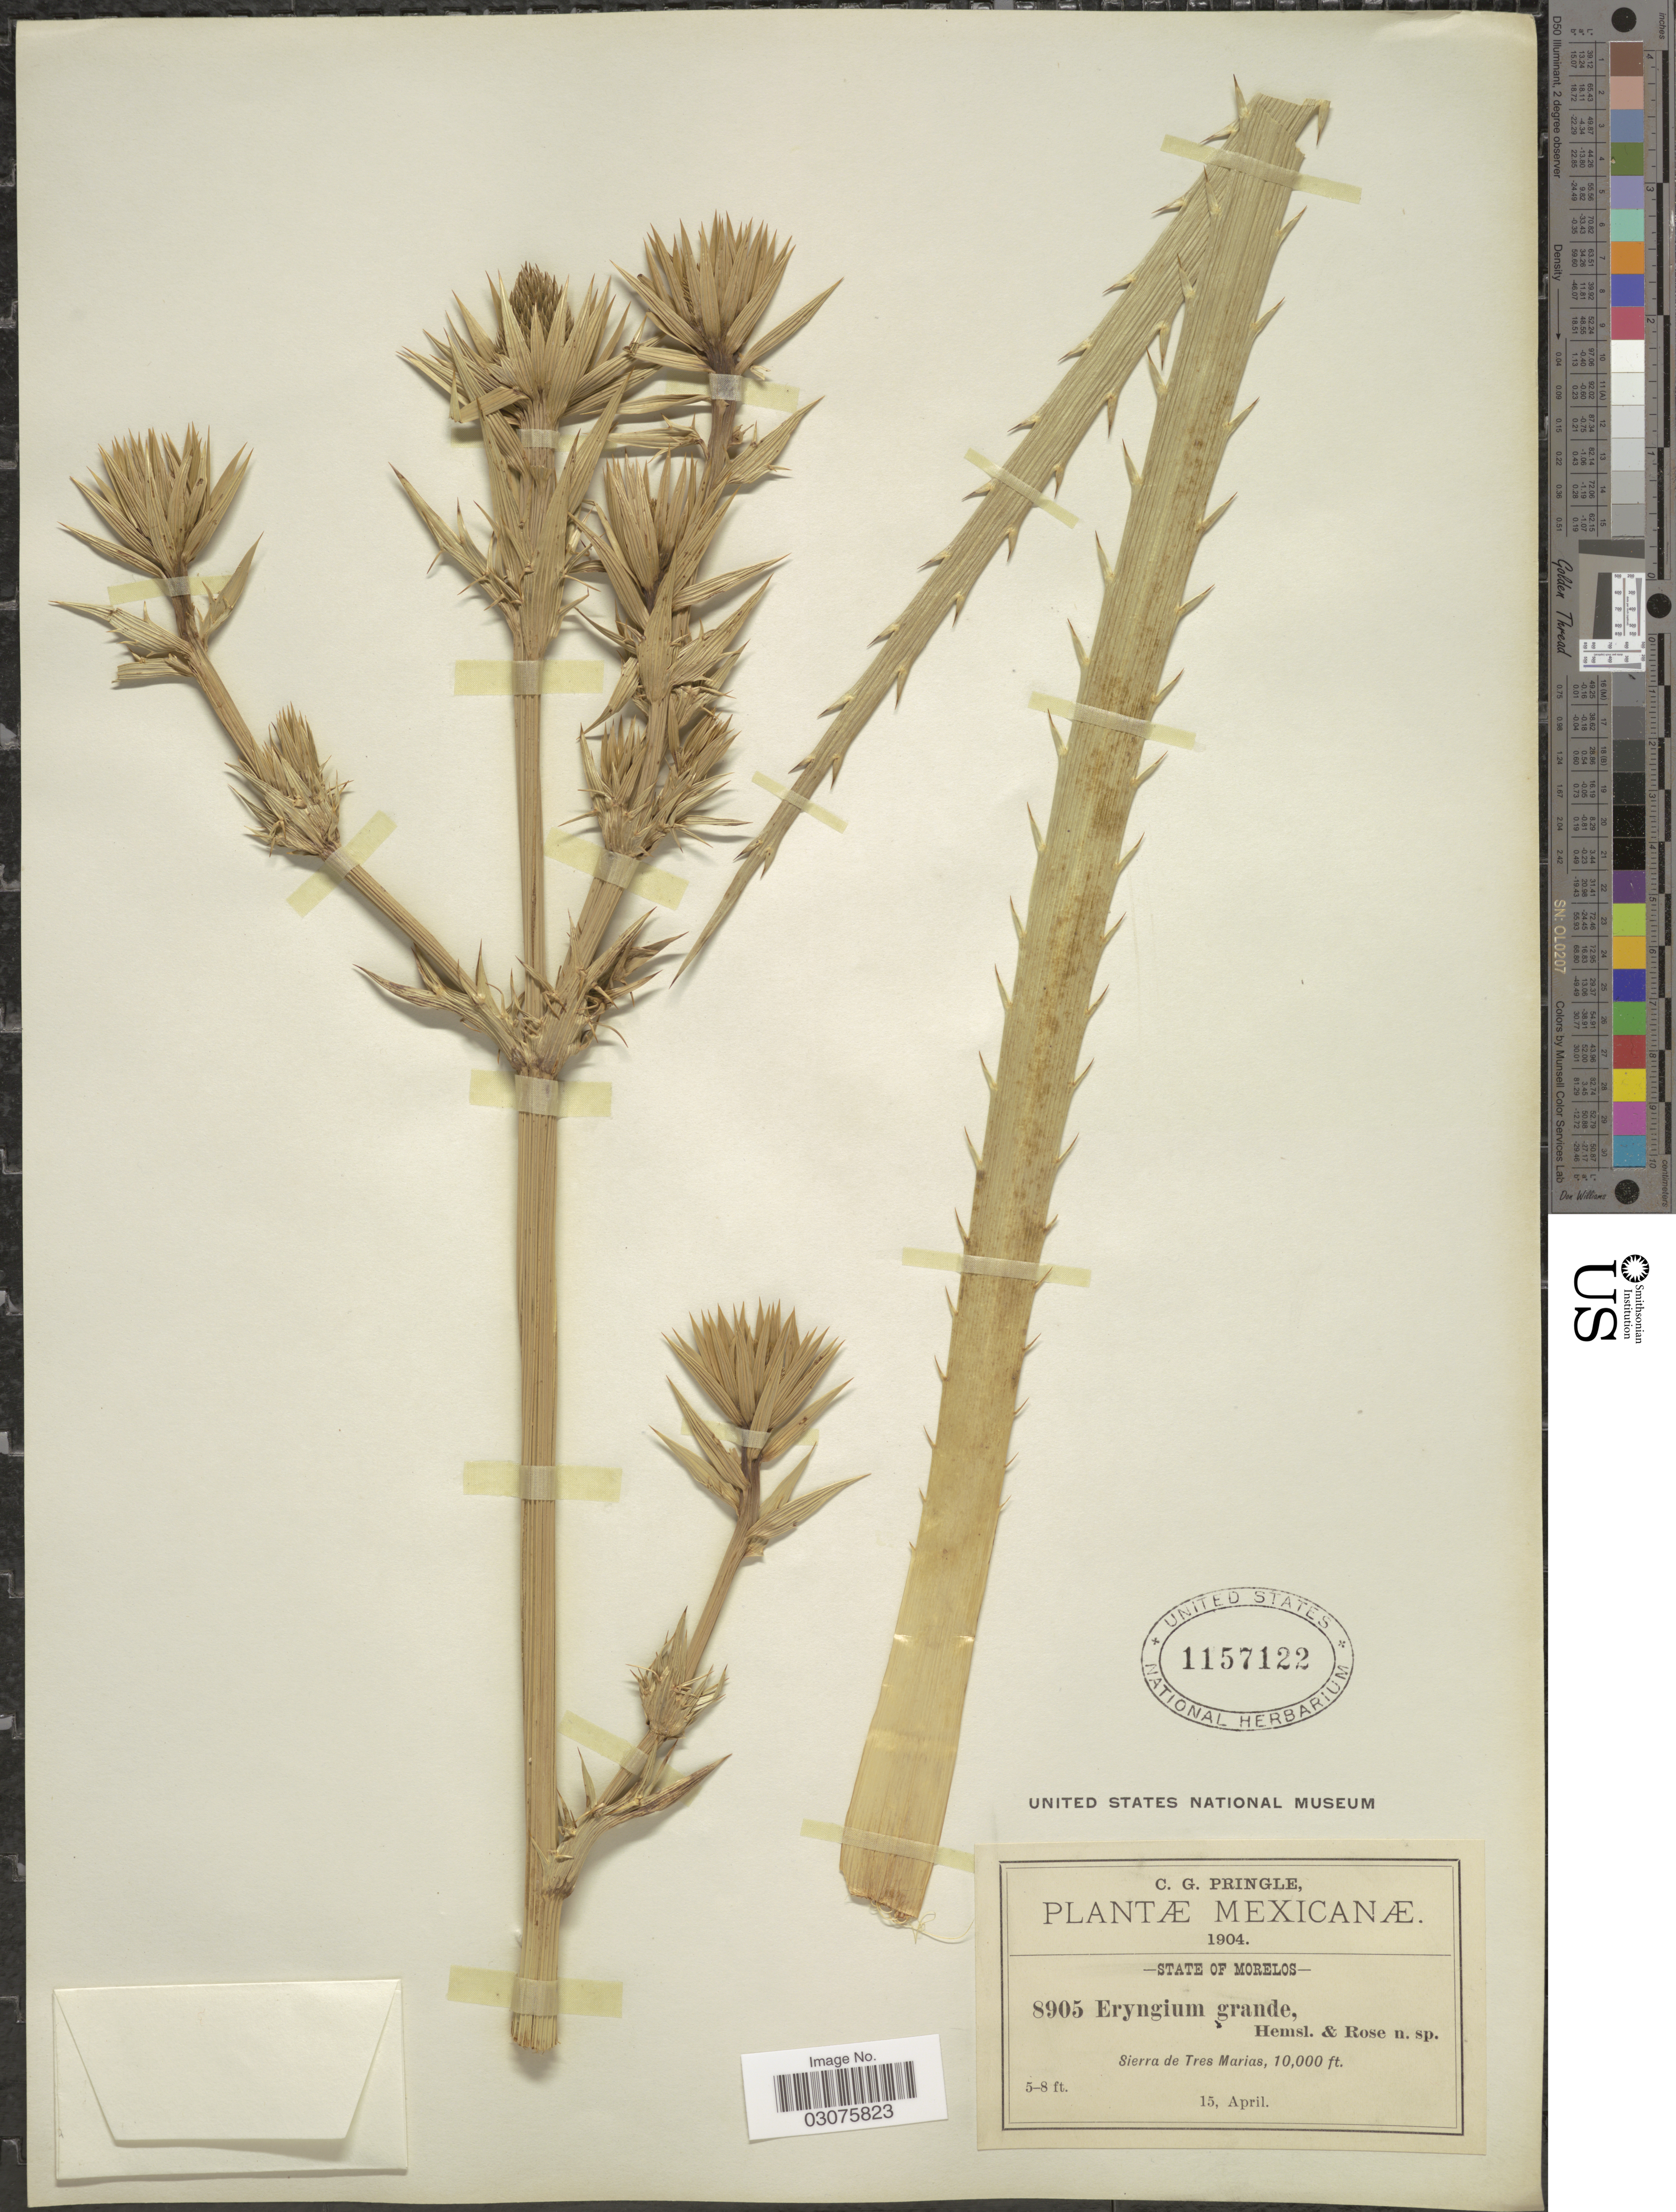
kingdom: Plantae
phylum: Tracheophyta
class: Magnoliopsida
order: Apiales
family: Apiaceae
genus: Eryngium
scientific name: Eryngium monocephalum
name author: Cav.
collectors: C. G. Pringle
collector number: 8905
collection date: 1904-04-15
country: Mexico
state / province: Morelos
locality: State of Morelos. Sierra de Tres Marias.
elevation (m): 3048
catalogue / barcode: US 1157122